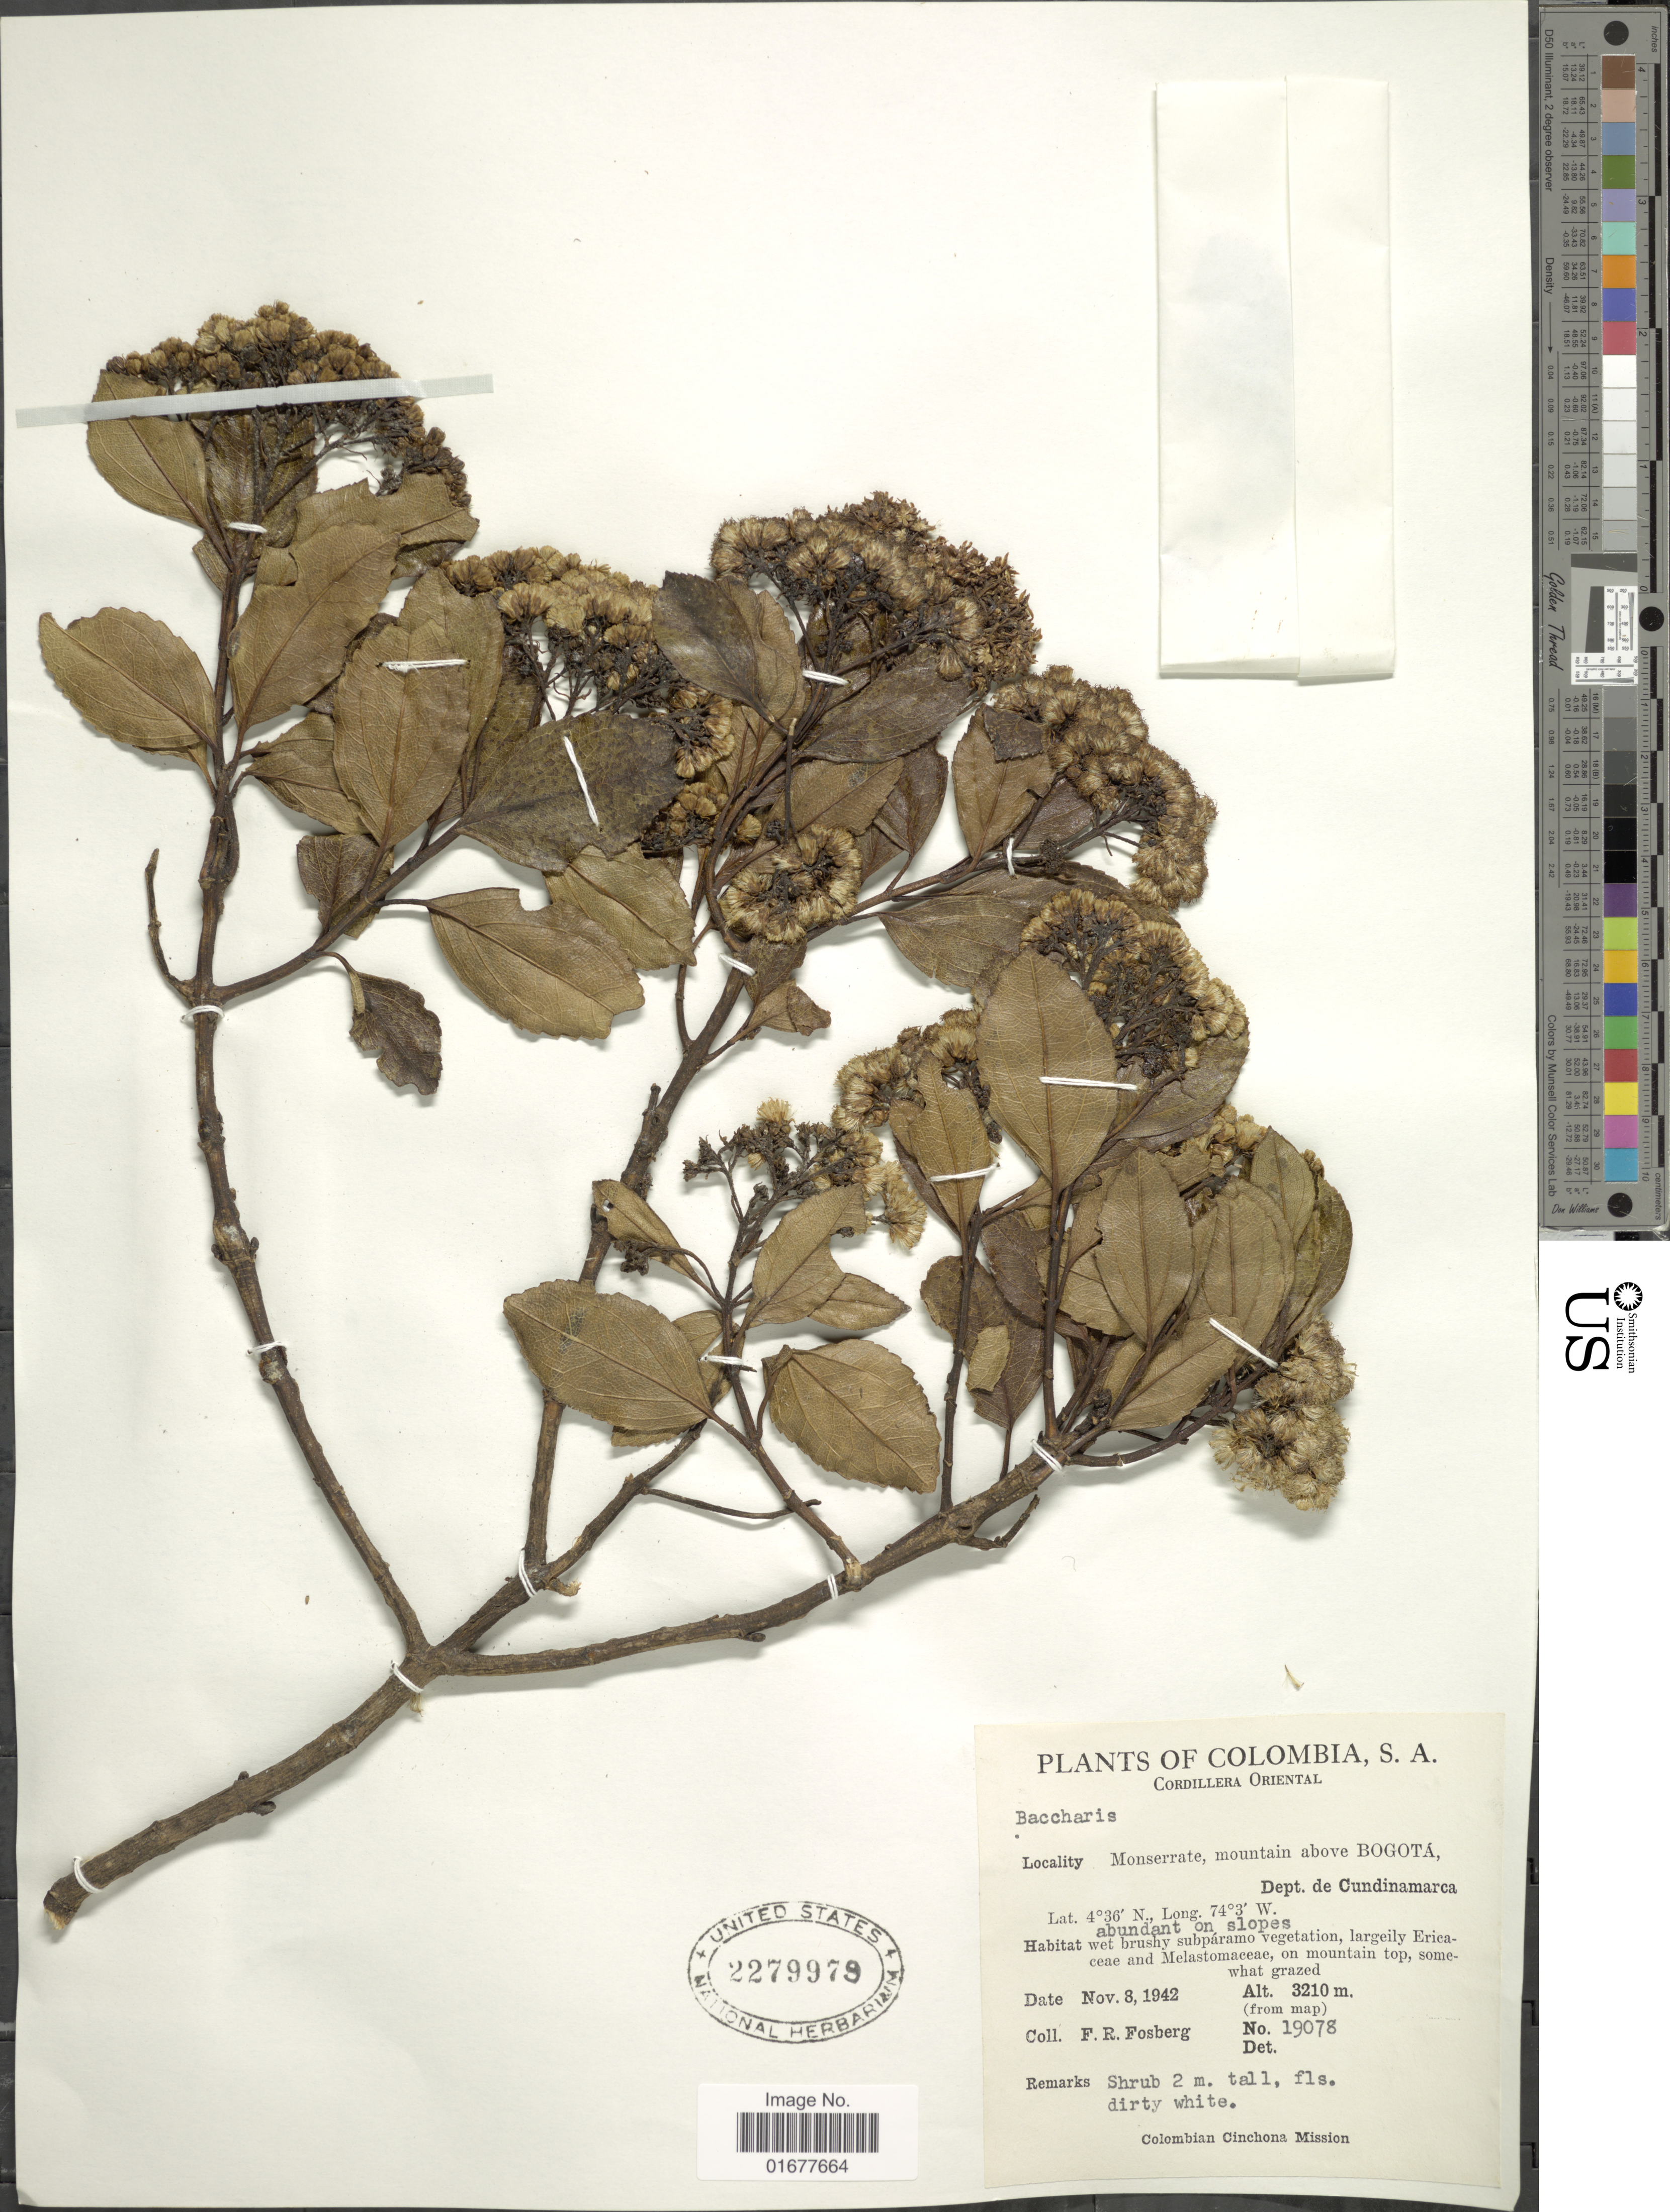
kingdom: Plantae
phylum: Tracheophyta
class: Magnoliopsida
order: Asterales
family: Asteraceae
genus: Ageratina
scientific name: Ageratina tinifolia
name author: (Kunth) R.M. King & H. Rob.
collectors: F. R. Fosberg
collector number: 19078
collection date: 1942-11-08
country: Colombia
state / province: Cundinamarca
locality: Monserrate, mountain above Bogota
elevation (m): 3210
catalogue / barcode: US 2279979